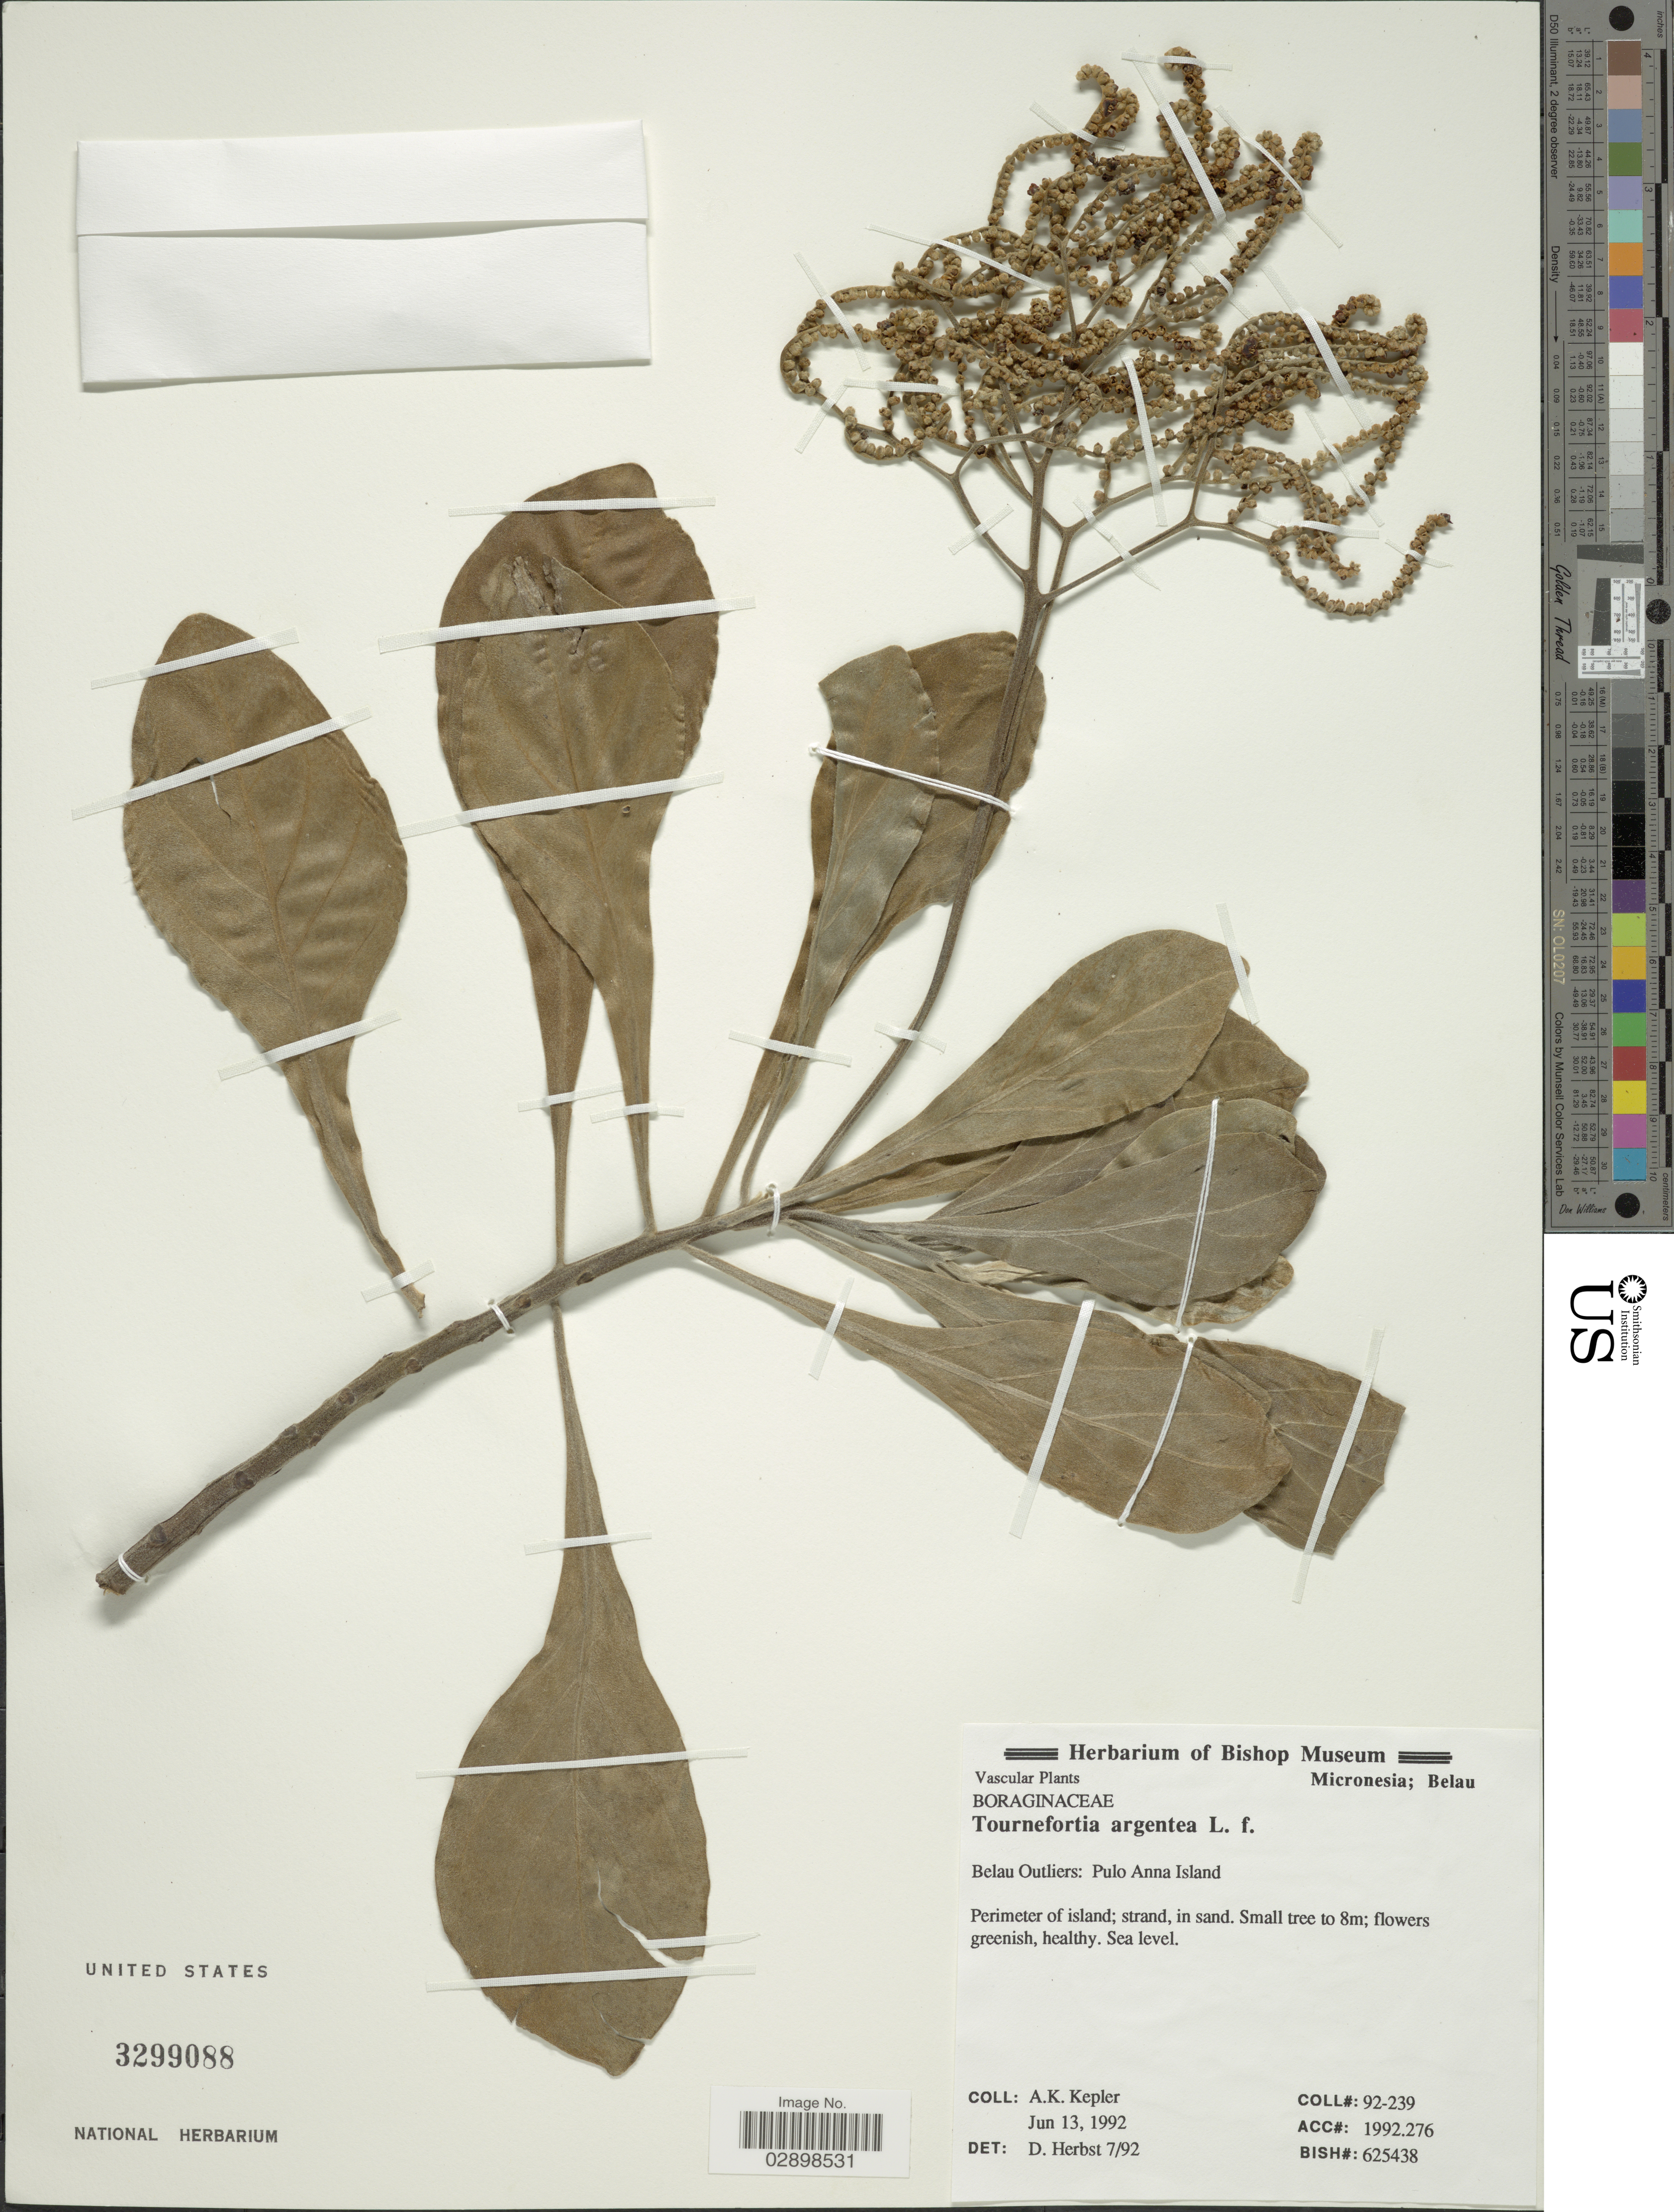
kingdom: Plantae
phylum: Tracheophyta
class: Magnoliopsida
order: Boraginales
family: Heliotropiaceae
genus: Heliotropium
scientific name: Heliotropium arboreum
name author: (Blanco) Mabberley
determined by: Wagner, W. L., (BOT), Smithsonian Institution - National Museum of Natural History (UNITED STATES)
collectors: A. K. Kepler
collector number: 92-239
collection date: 1992-06-13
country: Palau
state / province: Belau Outliers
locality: Pulo Anna Island.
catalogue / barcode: US 3299088